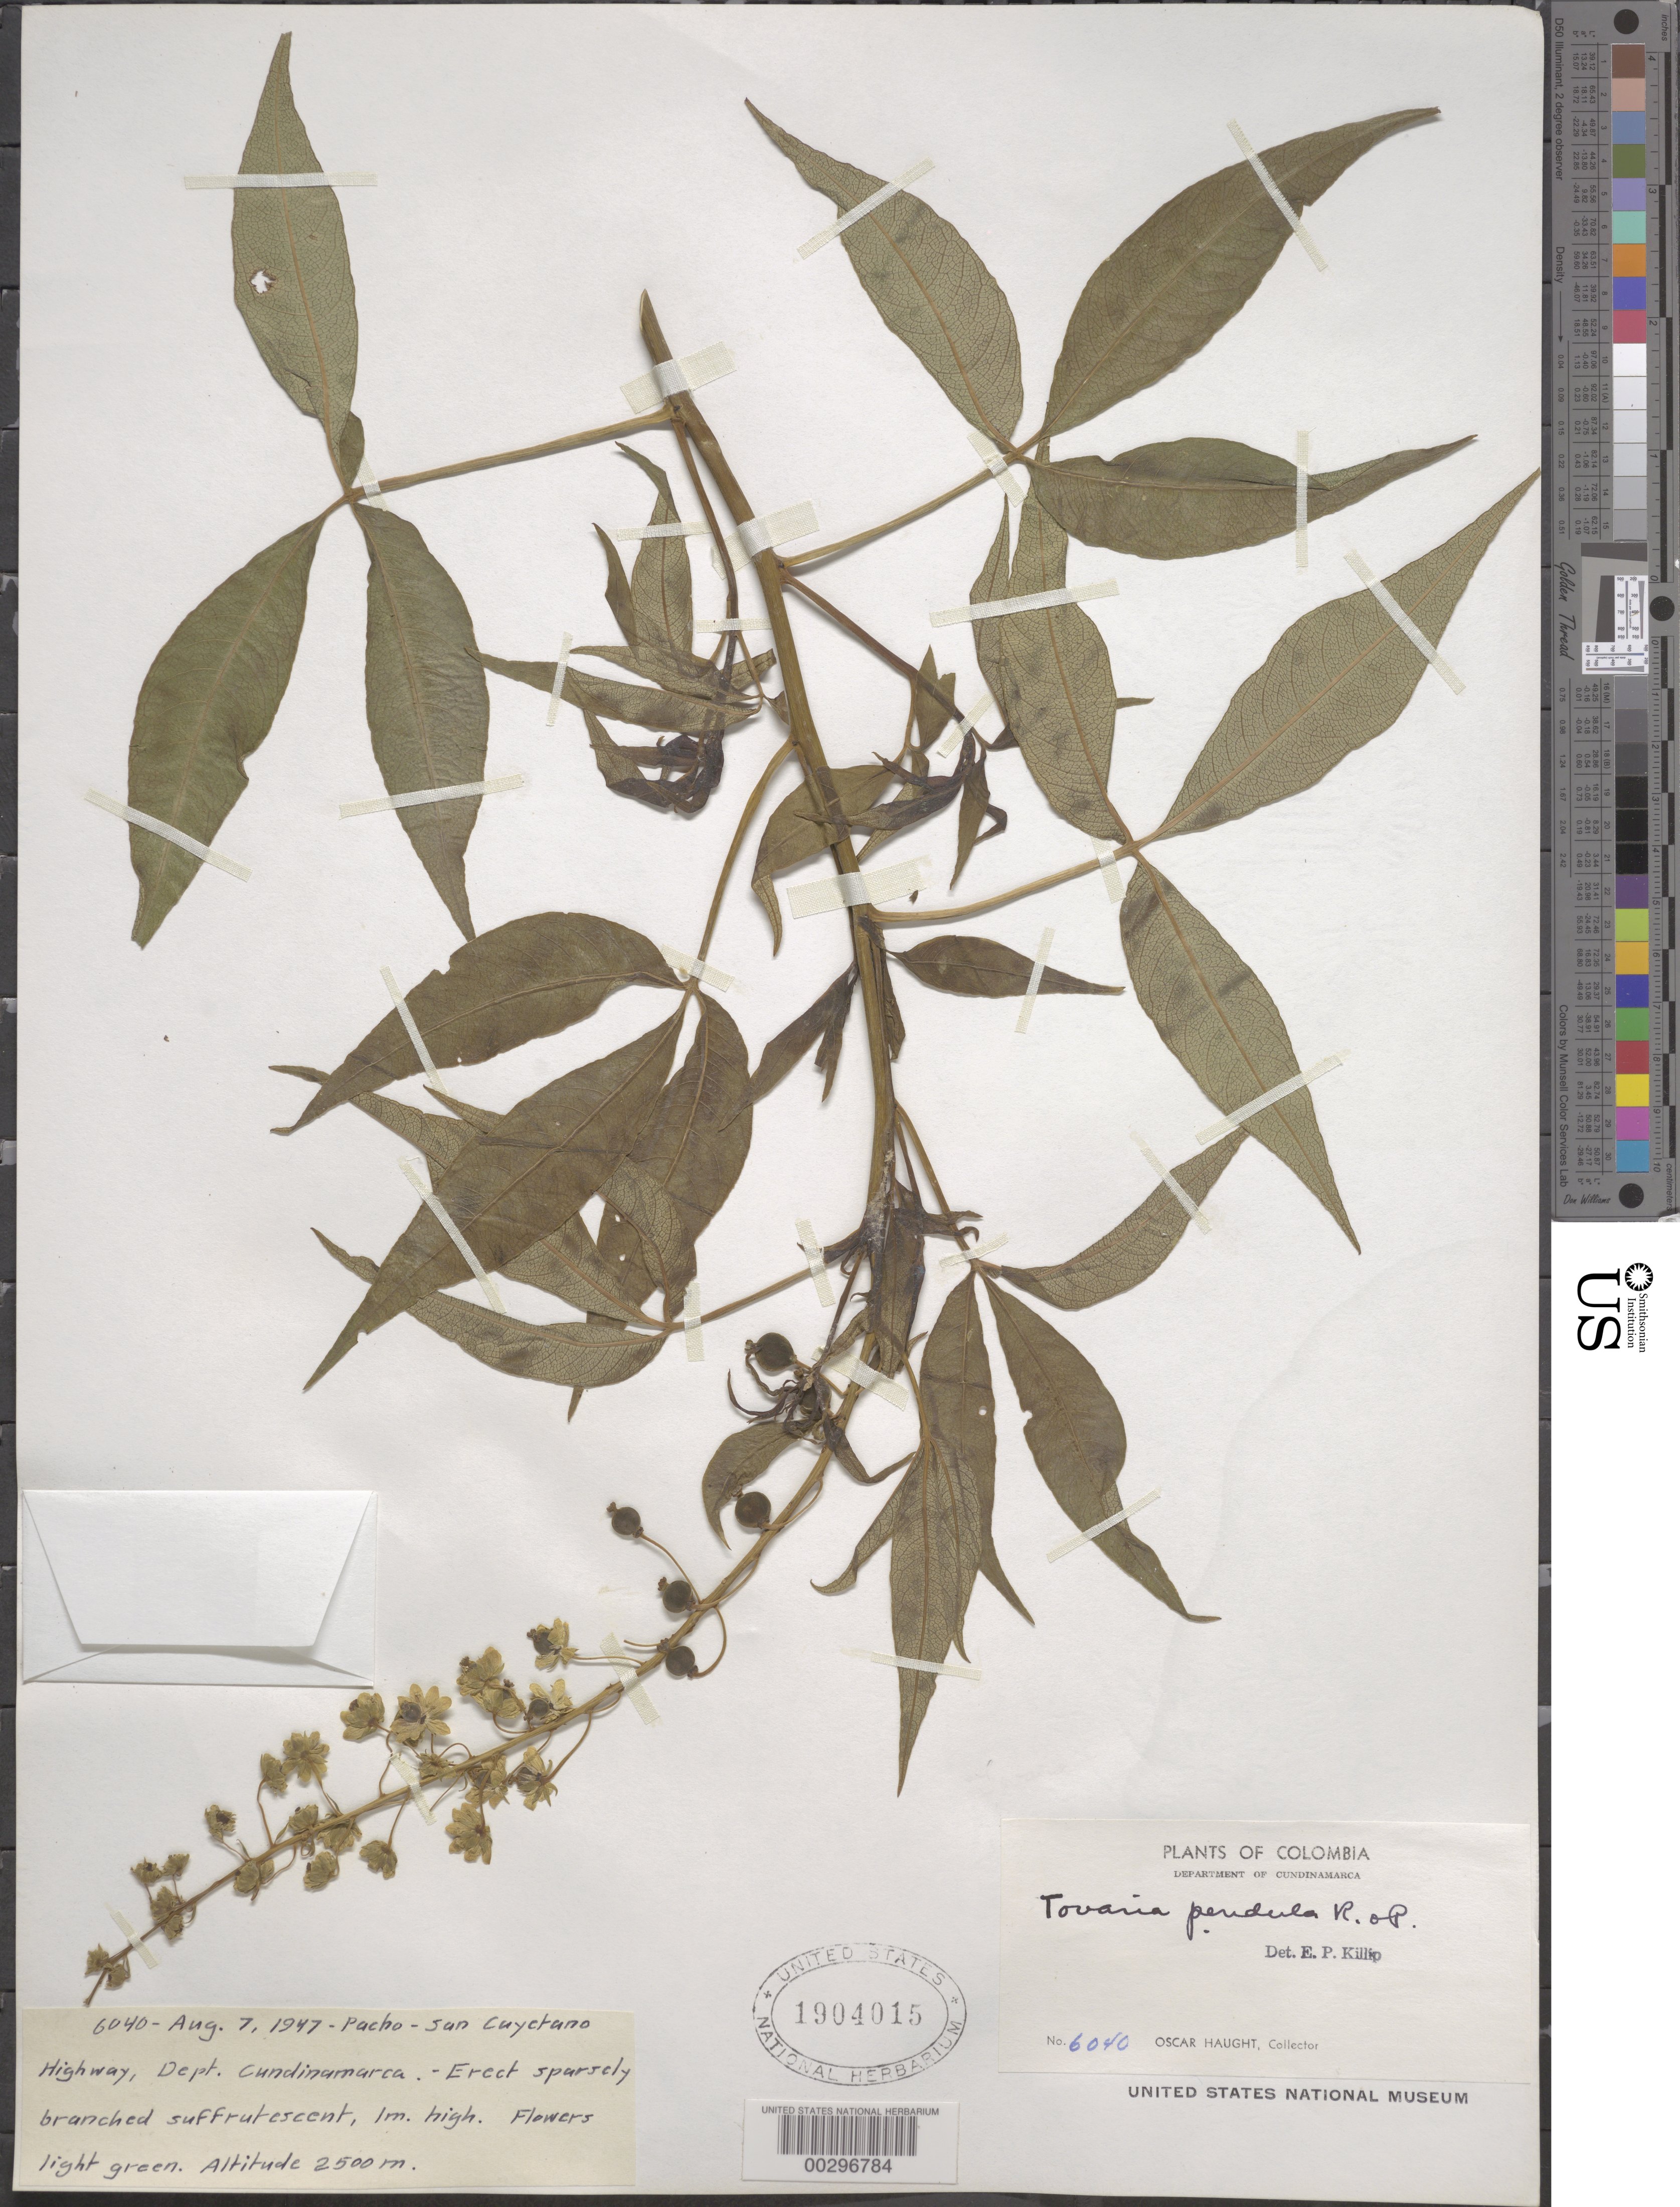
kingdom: Plantae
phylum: Tracheophyta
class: Magnoliopsida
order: Brassicales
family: Tovariaceae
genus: Tovaria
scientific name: Tovaria pendula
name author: Ruiz & Pav.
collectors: O. L. Haught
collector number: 6040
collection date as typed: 07 Aug 1947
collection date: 1947-08-07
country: Colombia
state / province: Cundinamarca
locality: Pacho, San Cayetano Highway.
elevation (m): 2500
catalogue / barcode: US 1904015